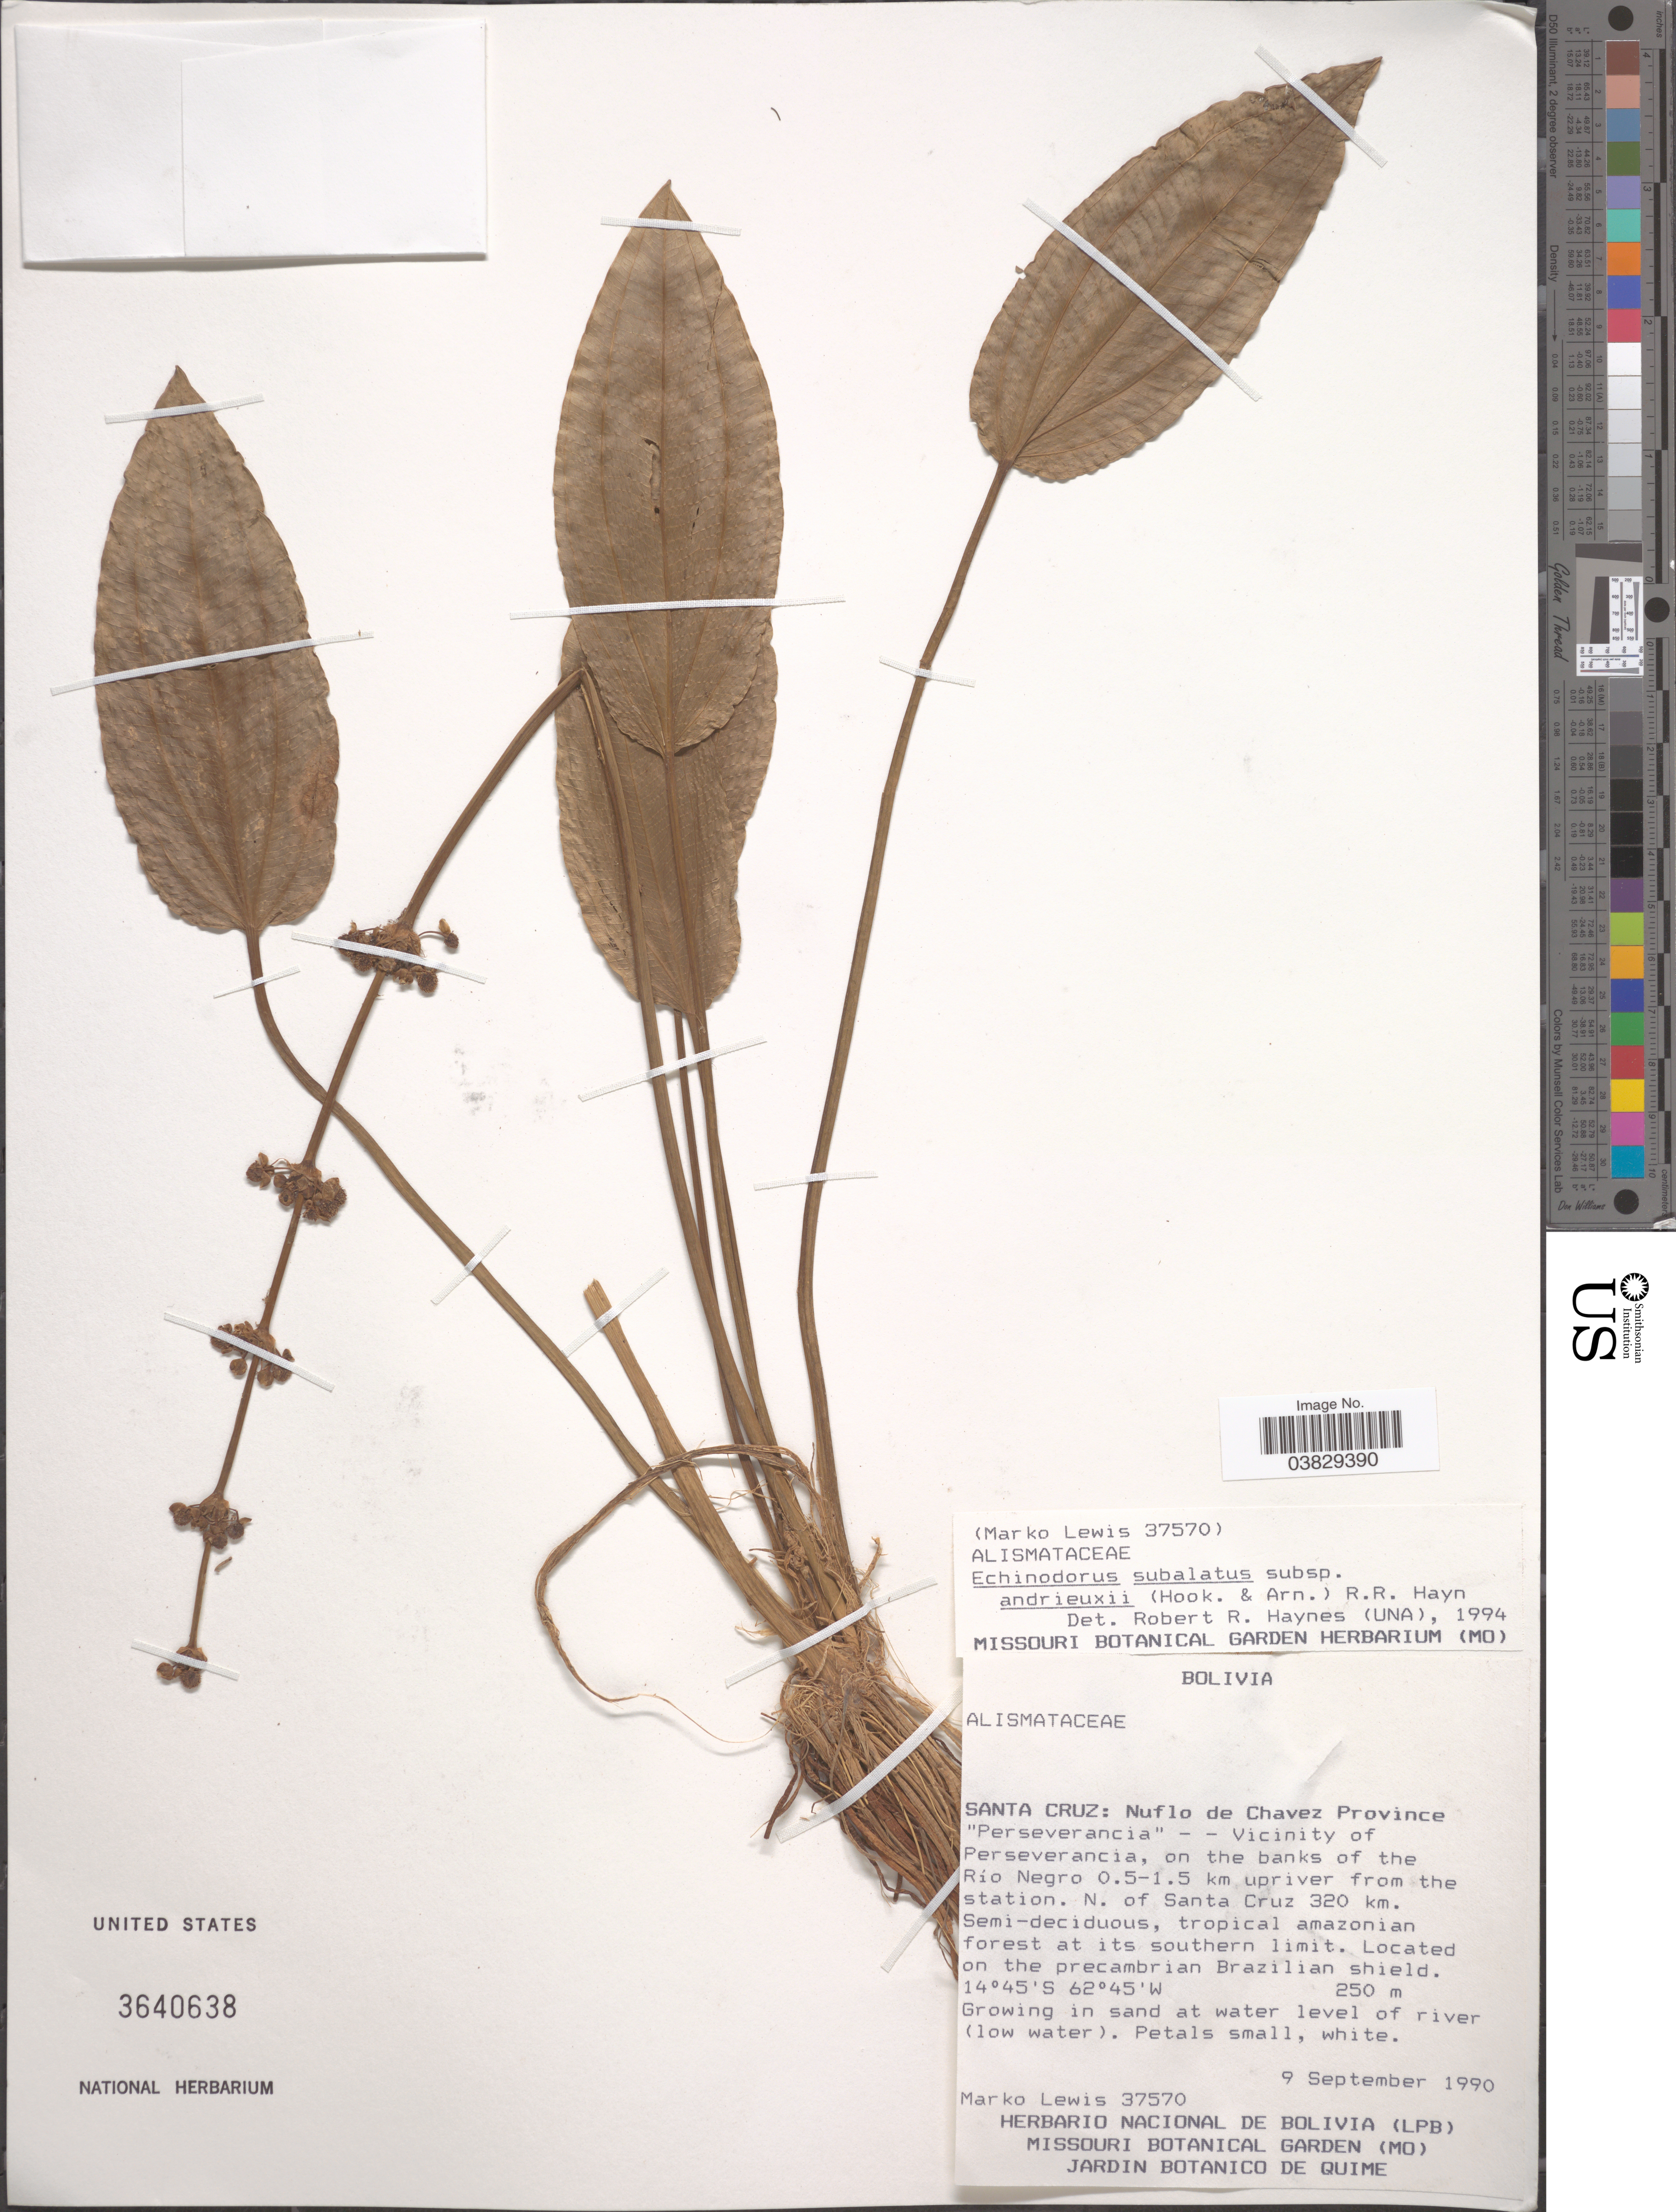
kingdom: Plantae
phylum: Tracheophyta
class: Liliopsida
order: Alismatales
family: Alismataceae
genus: Echinodorus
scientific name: Echinodorus subalatus subsp. andrieuxii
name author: (Hook. & Arn.) R.R. Haynes & Holm-Niels.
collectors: M. A. Lewis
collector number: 37570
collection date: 1990-09-09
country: Bolivia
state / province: Santa Cruz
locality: Nuflo de Chavez Province. "Perseverancia"- - vicinity of Perseverancia, on the banks of the Río Negro 0.5-1.5 km upriver from the station. N of Santa Cruz 320 km.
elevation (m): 250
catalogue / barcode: US 3640638